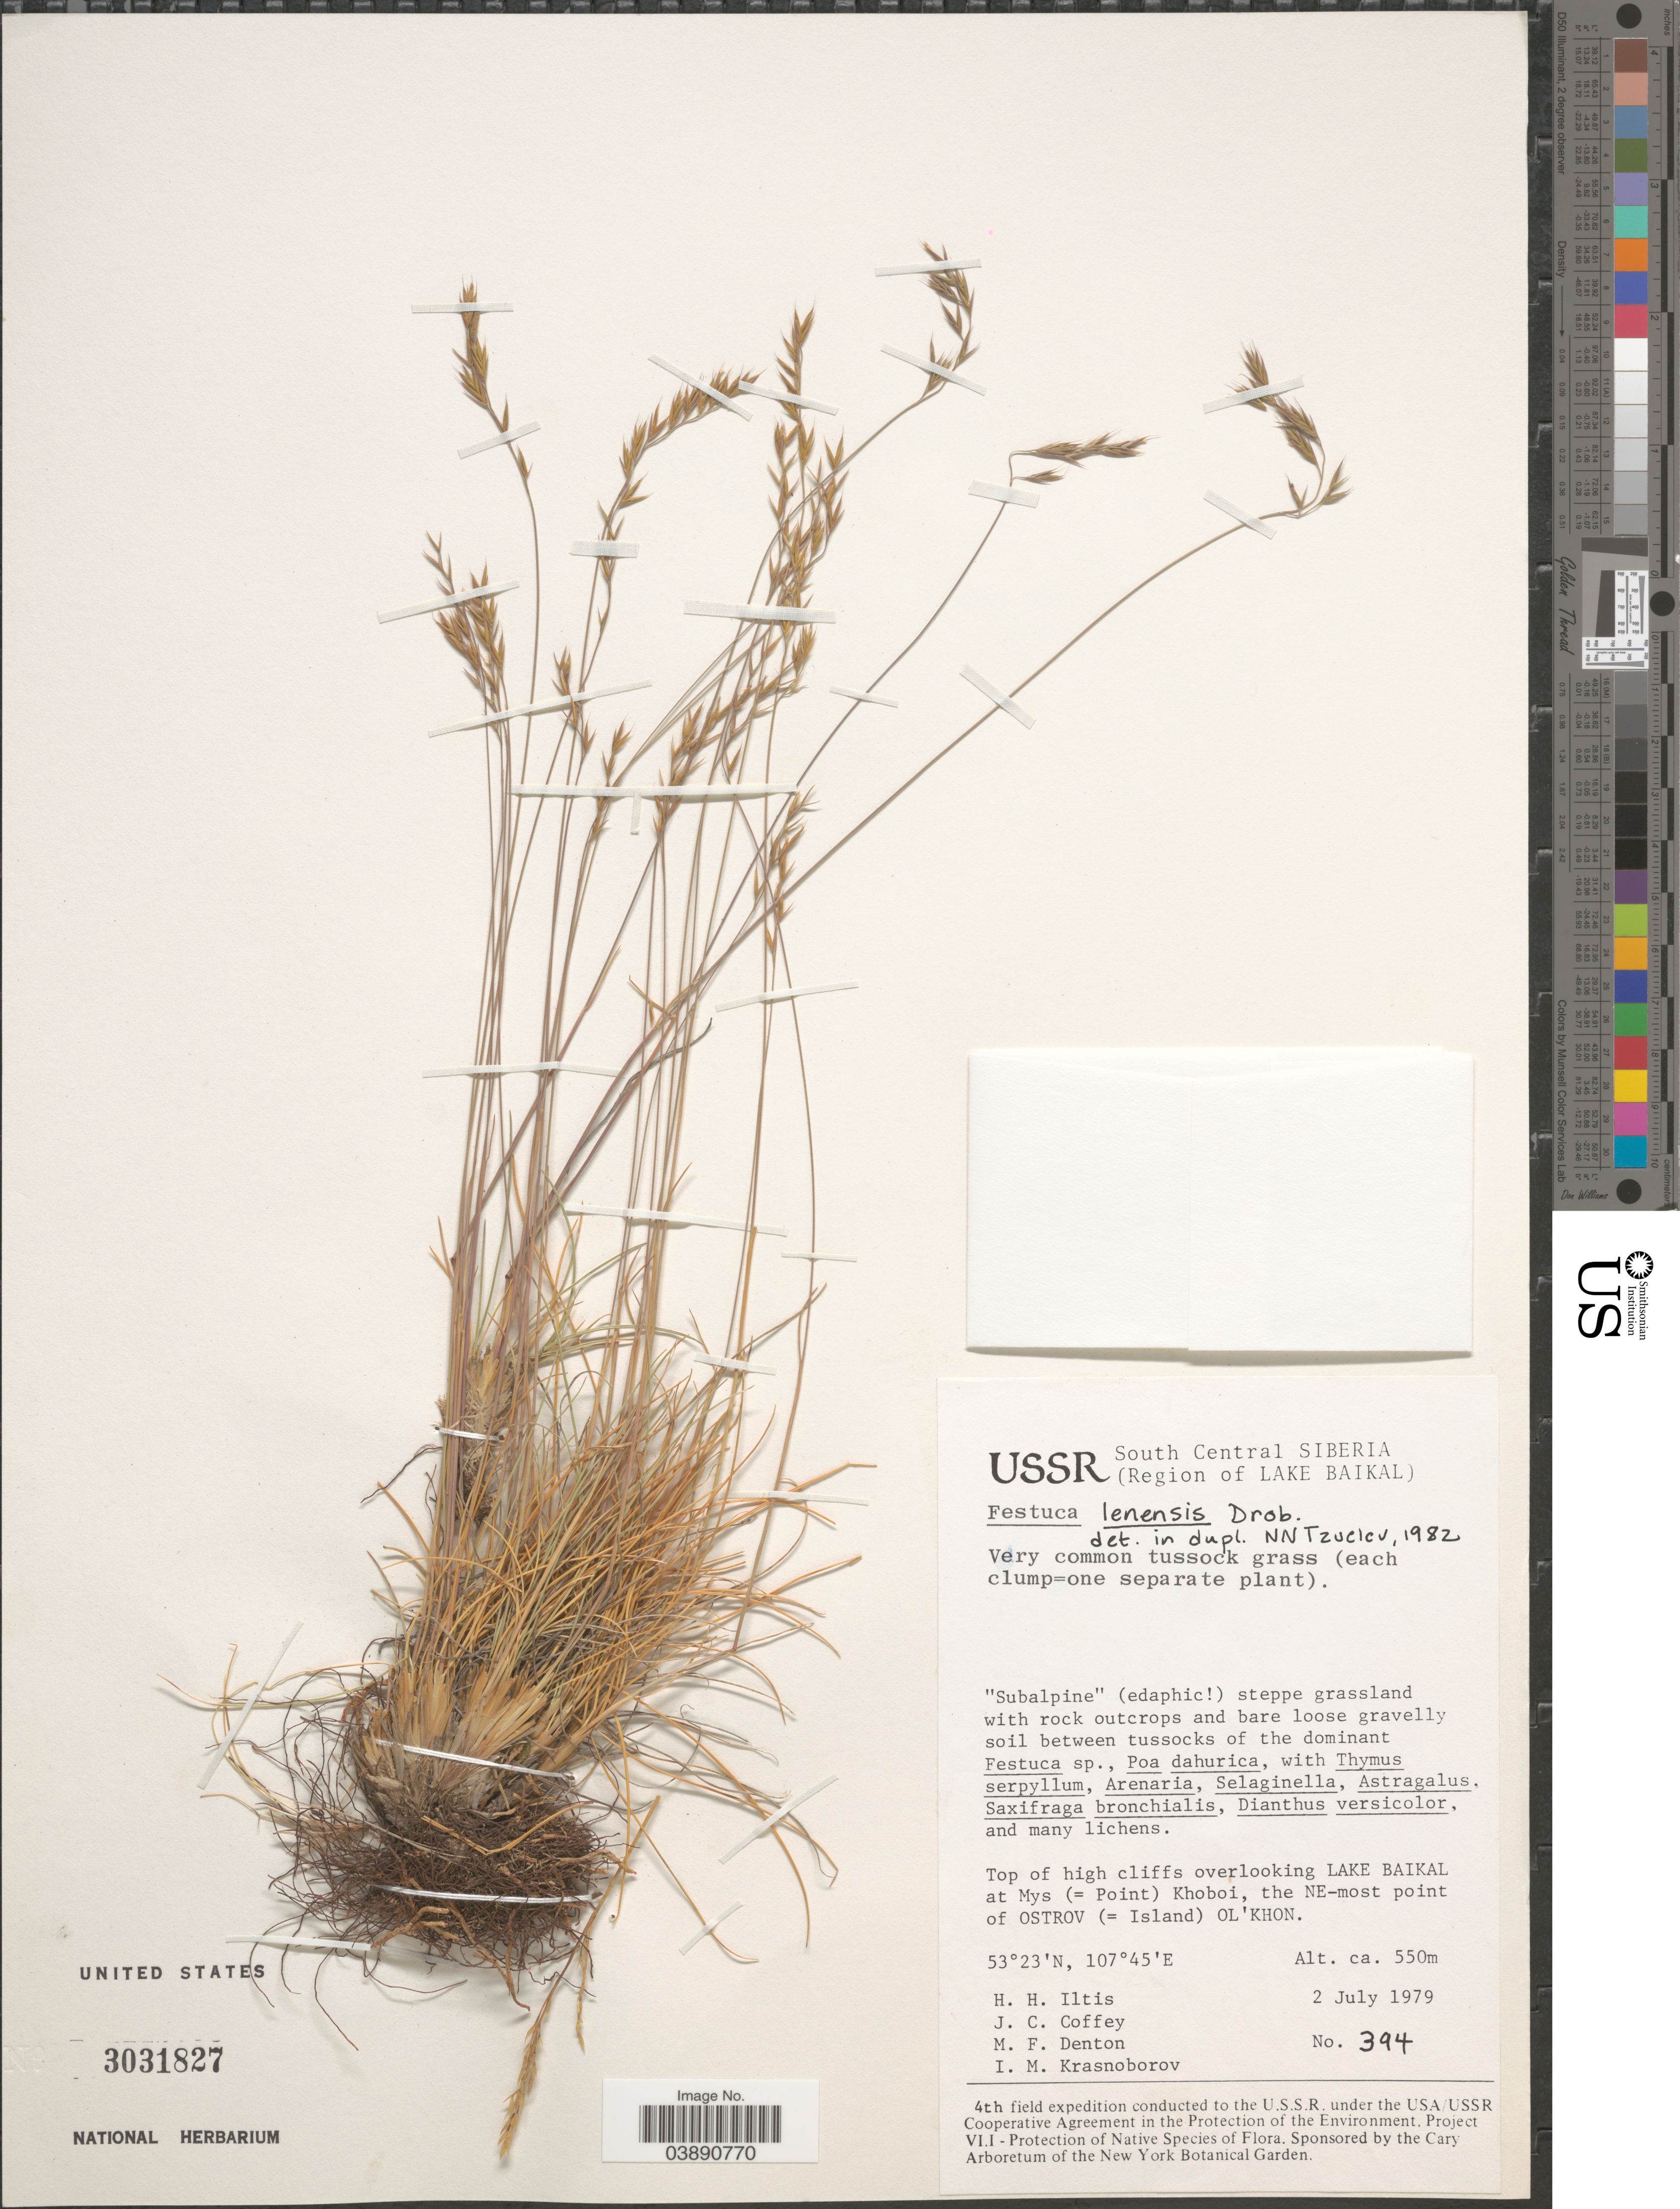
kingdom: Plantae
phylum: Tracheophyta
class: Liliopsida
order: Poales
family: Poaceae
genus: Festuca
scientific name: Festuca lenensis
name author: Drobow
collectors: H. H. Iltis, J. Coffey, M. Denton & I. Krasnoborov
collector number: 394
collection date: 1979-07-02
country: Russian Federation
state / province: Irkutsk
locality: USSR South Central Siberia (Region of Lake Baikal). Top of high cliffs overlooking Lake Baikal at Mys (= Point) Khoboi, the NE- most point of Ostrov (= Island) Ol' Khon.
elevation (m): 550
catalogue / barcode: US 3031827